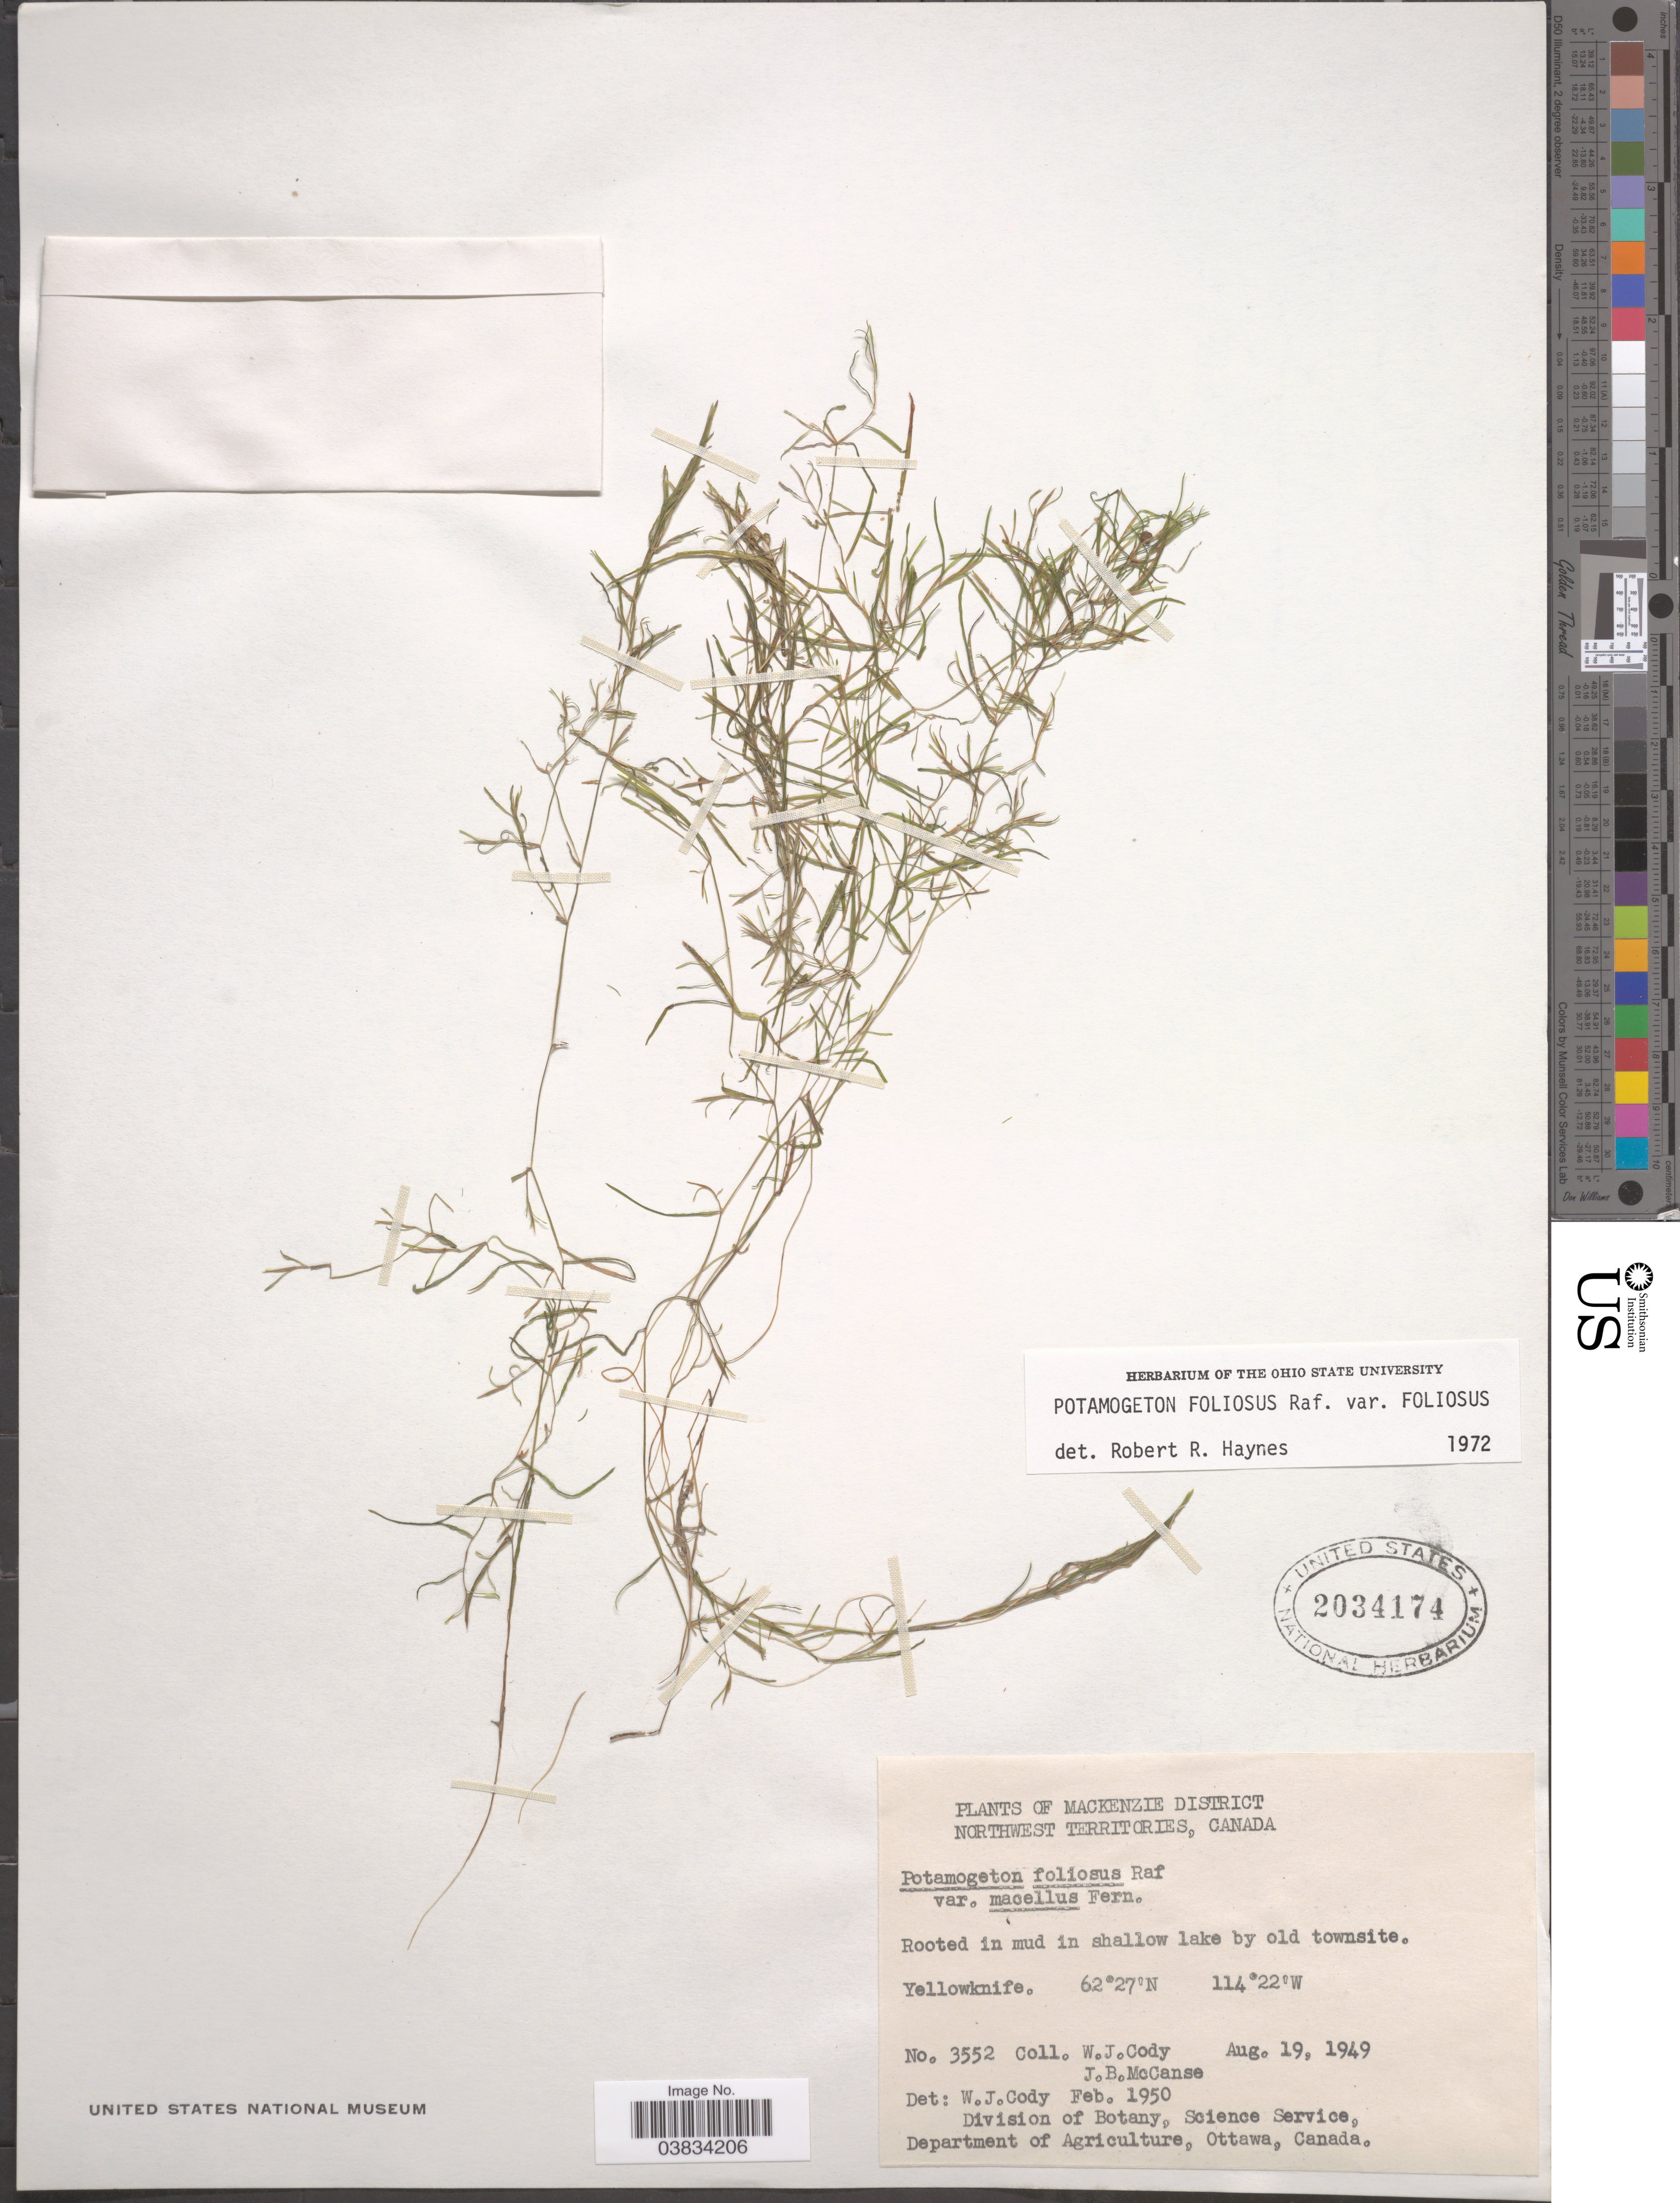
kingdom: Plantae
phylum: Tracheophyta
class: Liliopsida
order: Alismatales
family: Potamogetonaceae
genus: Potamogeton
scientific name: Potamogeton foliosus var. foliosus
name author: Raf.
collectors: W. Cody & J. McCanse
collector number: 3552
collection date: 1949-08-19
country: Canada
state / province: Northwest Territories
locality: Mackenzie District. Yellowknife.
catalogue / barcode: US 2034174